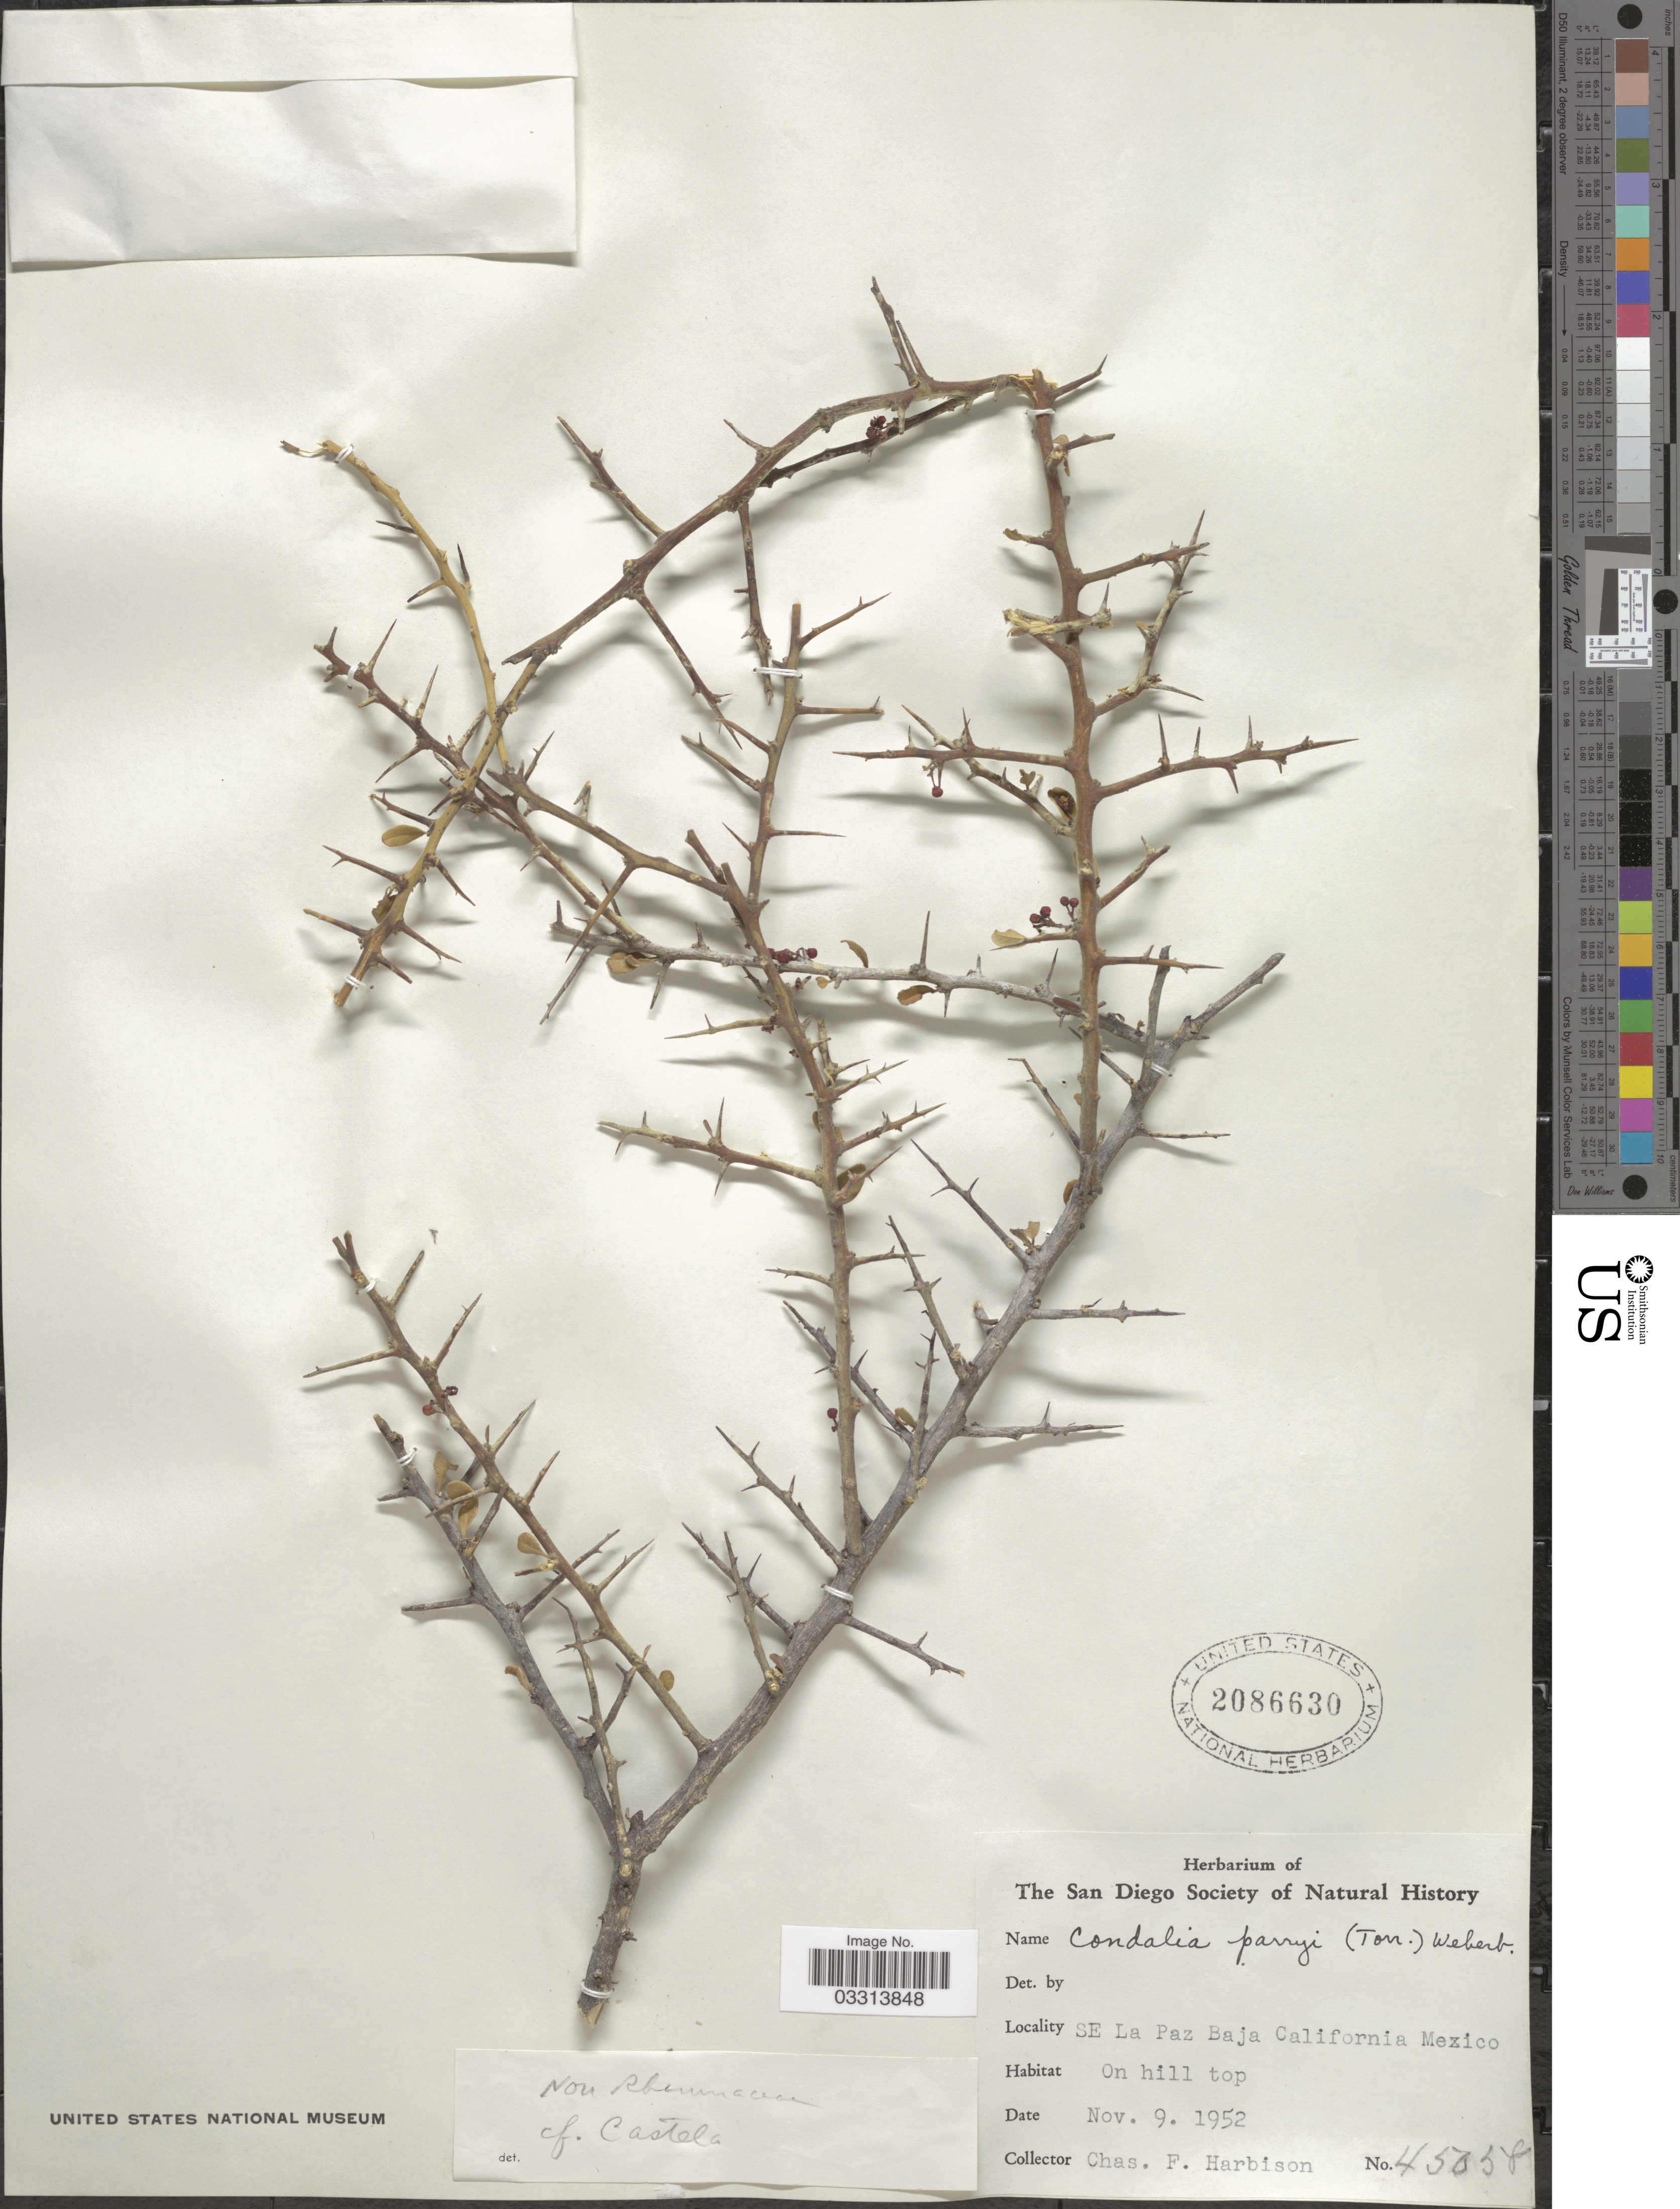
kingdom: Plantae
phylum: Tracheophyta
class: Magnoliopsida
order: Sapindales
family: Simaroubaceae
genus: Castela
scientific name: Castela peninsularis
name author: Rose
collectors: C. F. Harbison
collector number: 45058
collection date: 1952-11-09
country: Mexico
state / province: Baja California Sur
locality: SE La Paz Baja California.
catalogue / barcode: US 2086630